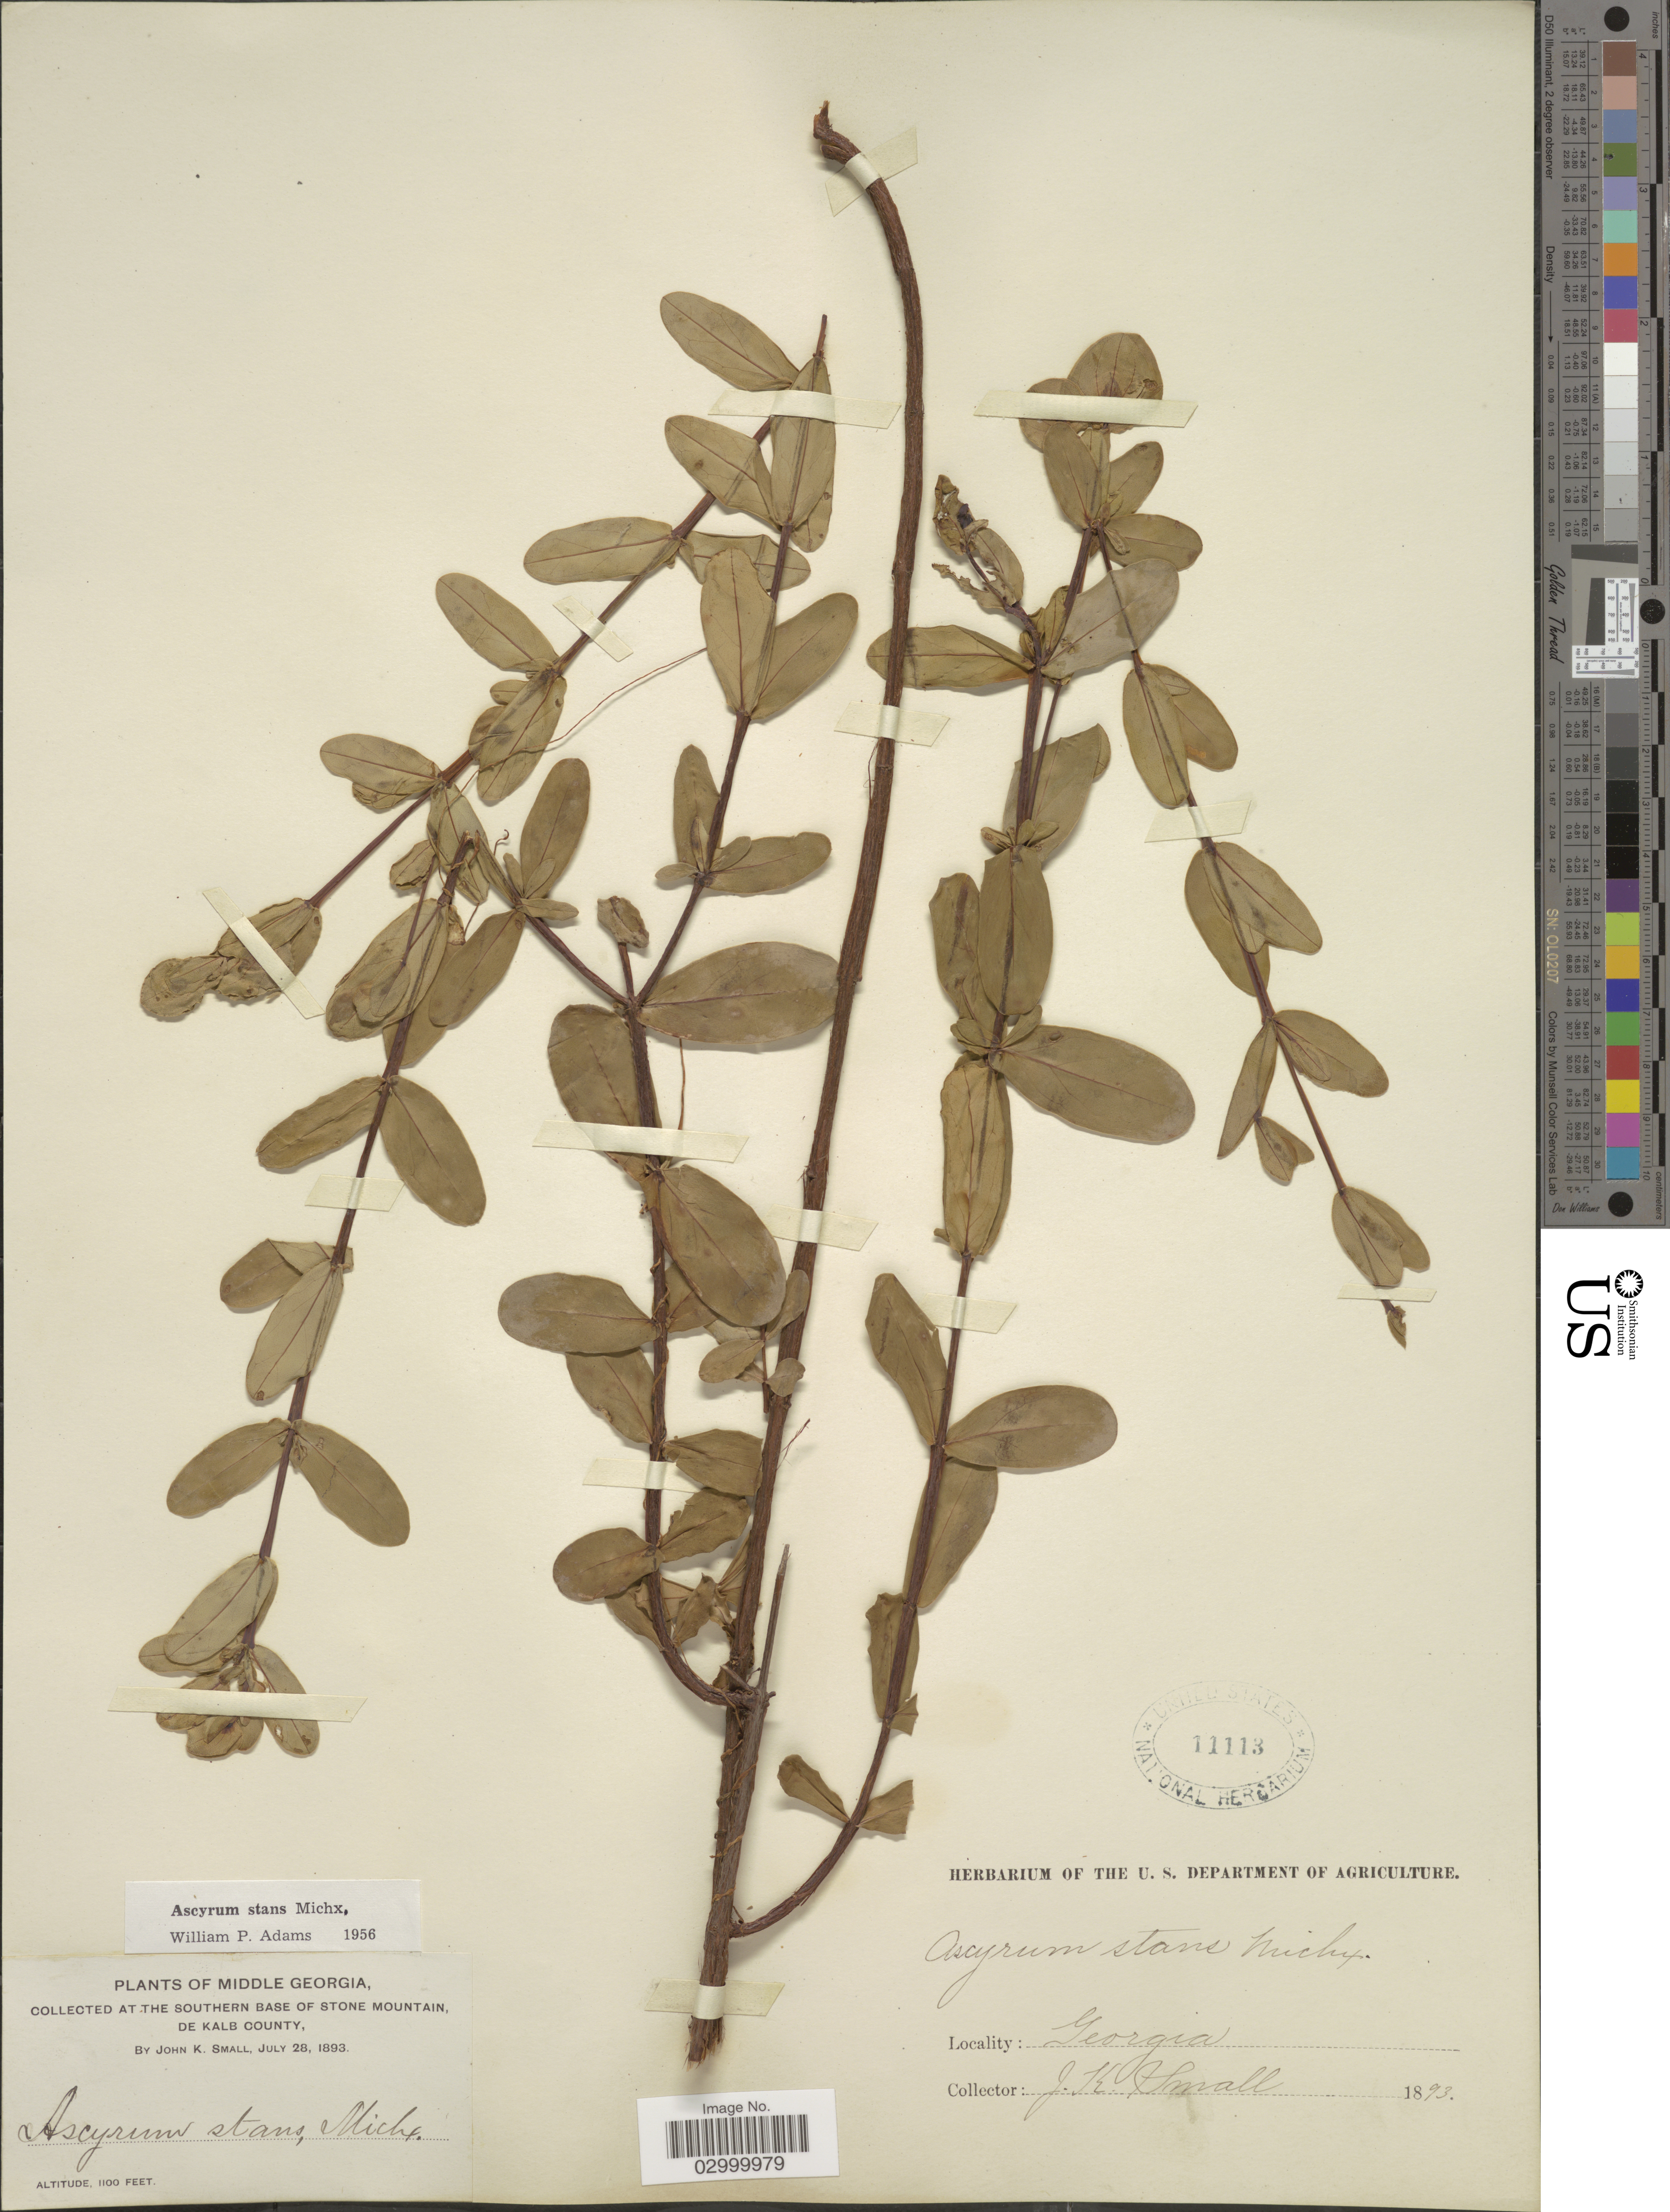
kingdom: Plantae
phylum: Tracheophyta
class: Magnoliopsida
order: Malpighiales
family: Hypericaceae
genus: Hypericum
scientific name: Hypericum crux-andreae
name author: (L.) Crantz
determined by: Strong, Mark T., (BOT), Smithsonian Institution - National Museum of Natural History (UNITED STATES)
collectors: J. K. Small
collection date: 1893-07-28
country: United States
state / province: Georgia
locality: Middle Georgia, at the Southern base of Stone Mountain, De Kalb County.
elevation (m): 335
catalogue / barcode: US 11113